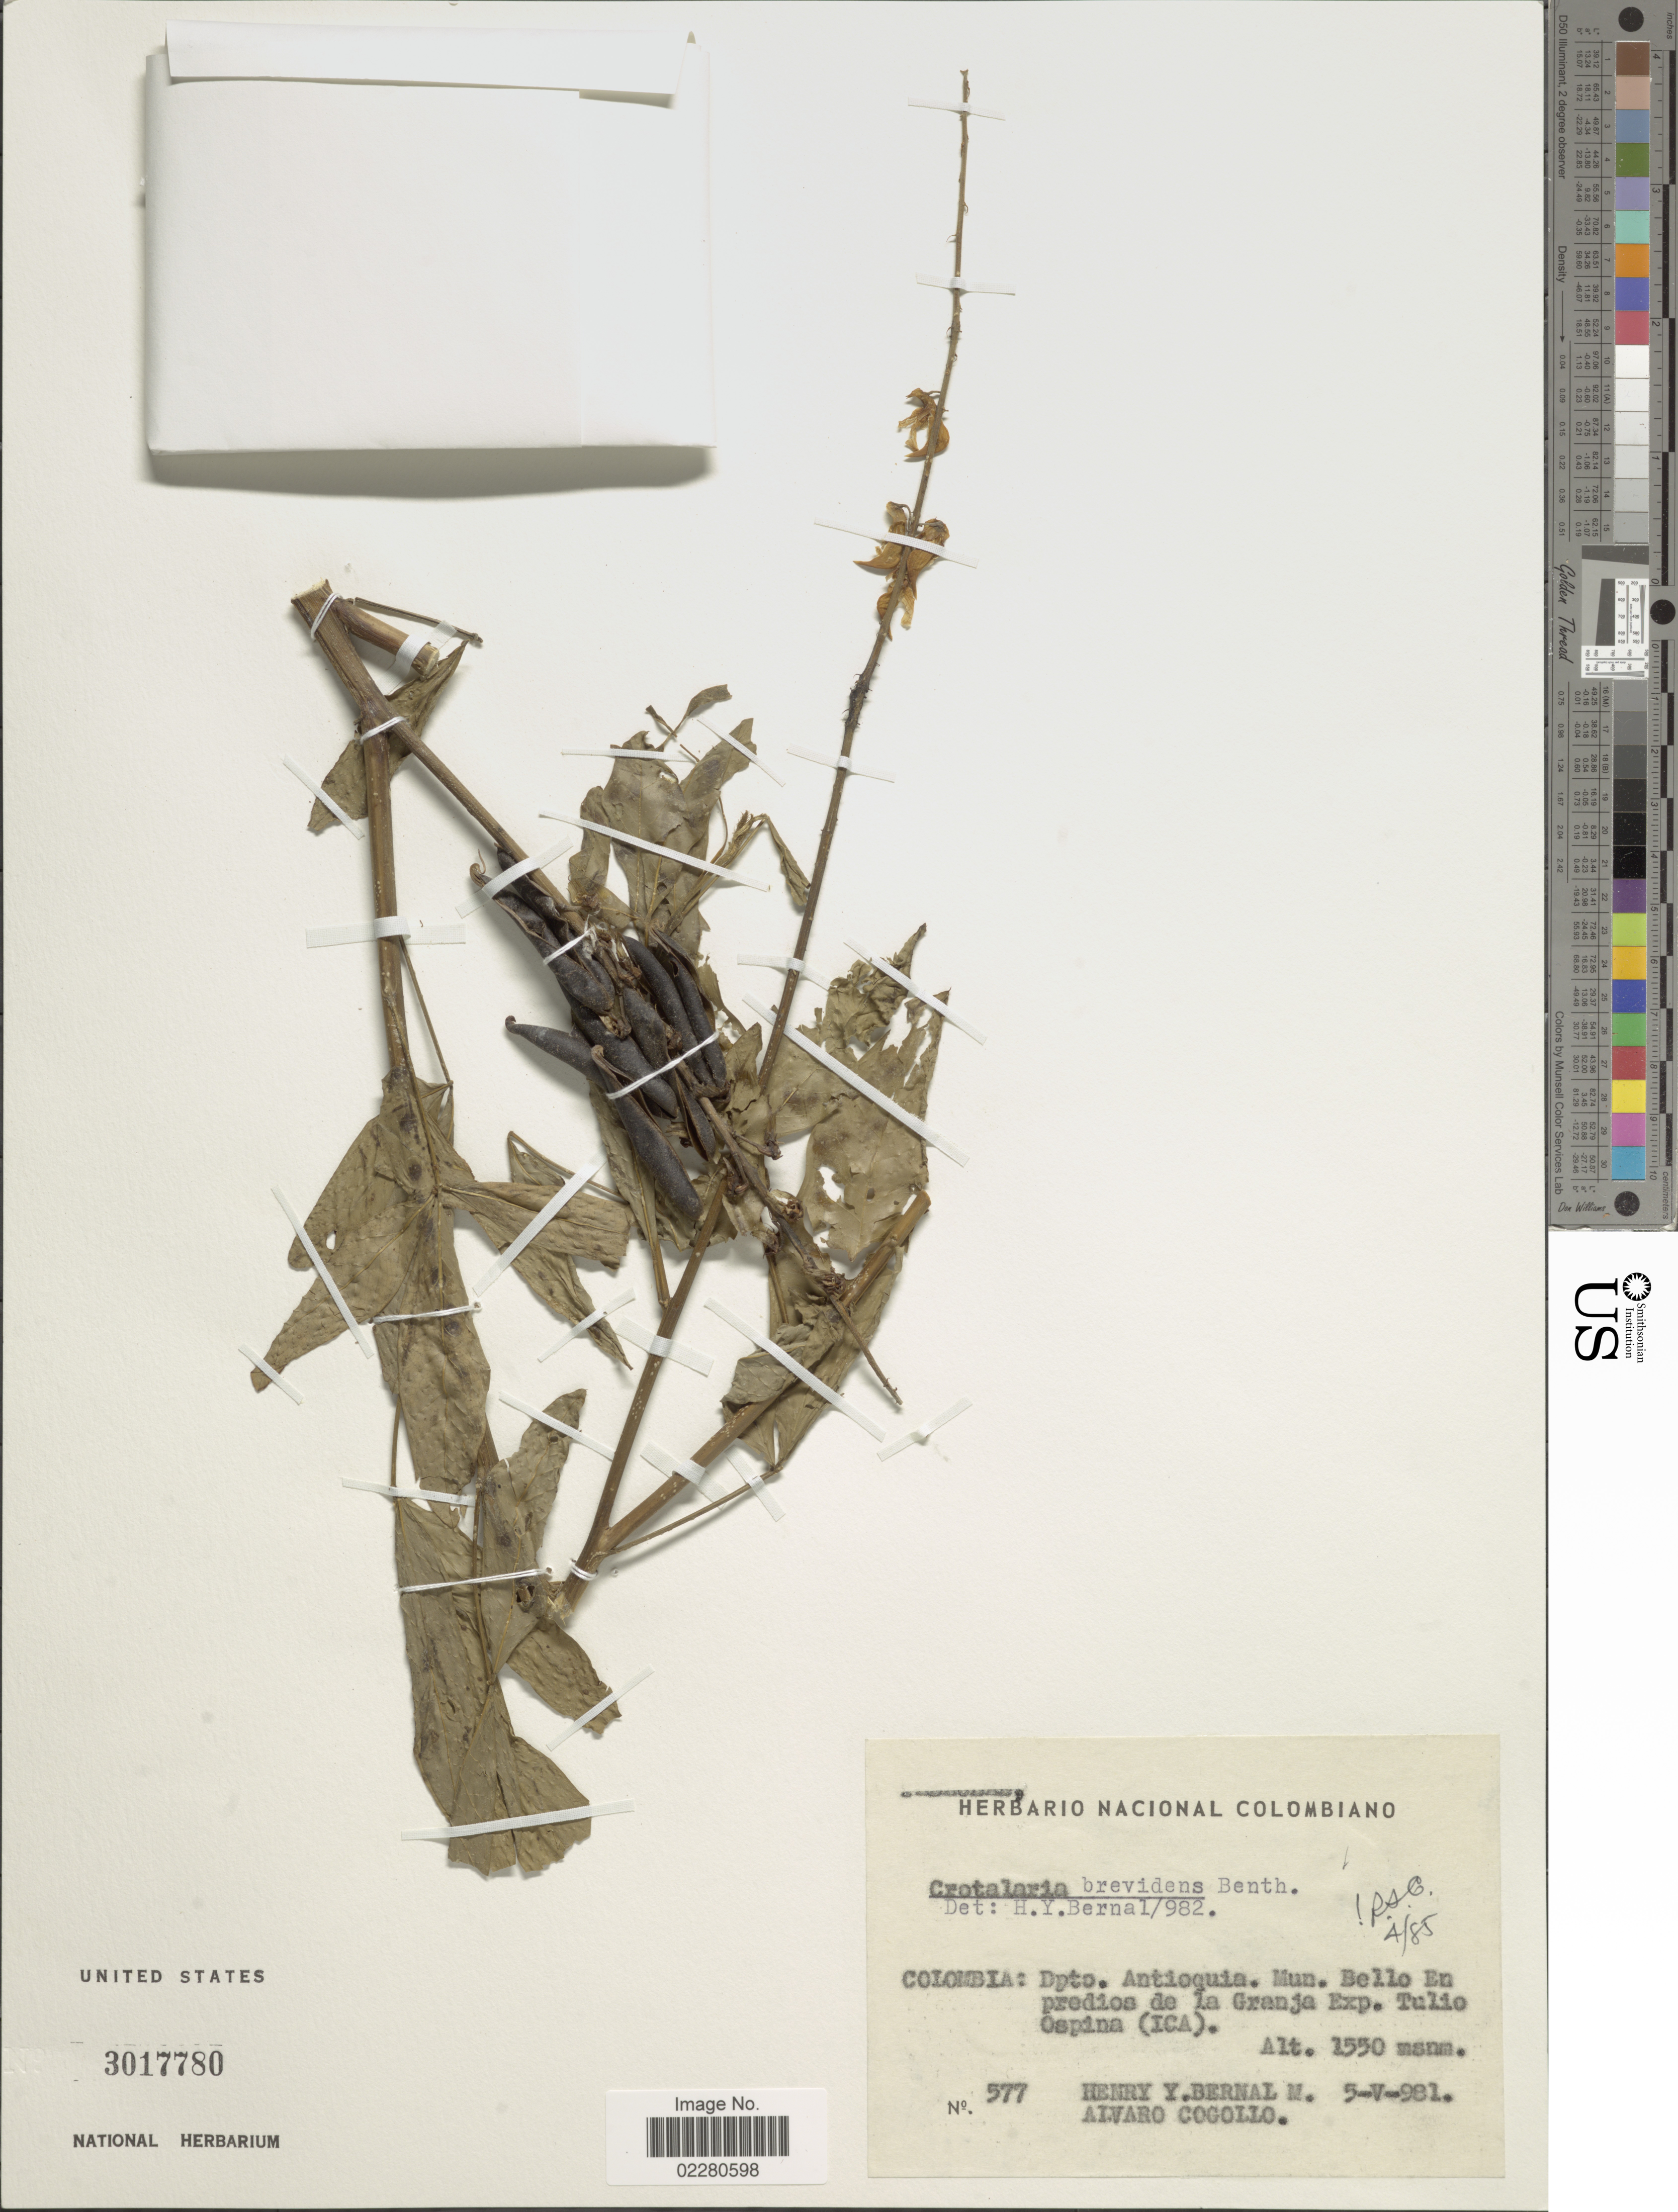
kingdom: Plantae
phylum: Tracheophyta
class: Magnoliopsida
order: Fabales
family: Fabaceae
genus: Crotalaria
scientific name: Crotalaria brevidens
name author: Benth.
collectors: H. Y. Bernal & A. Cogollo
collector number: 577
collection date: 1981-05-05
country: Colombia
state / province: Antioquia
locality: Colombia: Dpto. Antioquia. Mun. Bello En predios de la Granja Exp. Tulio Ospina (ICA)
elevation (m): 1550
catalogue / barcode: US 3017780